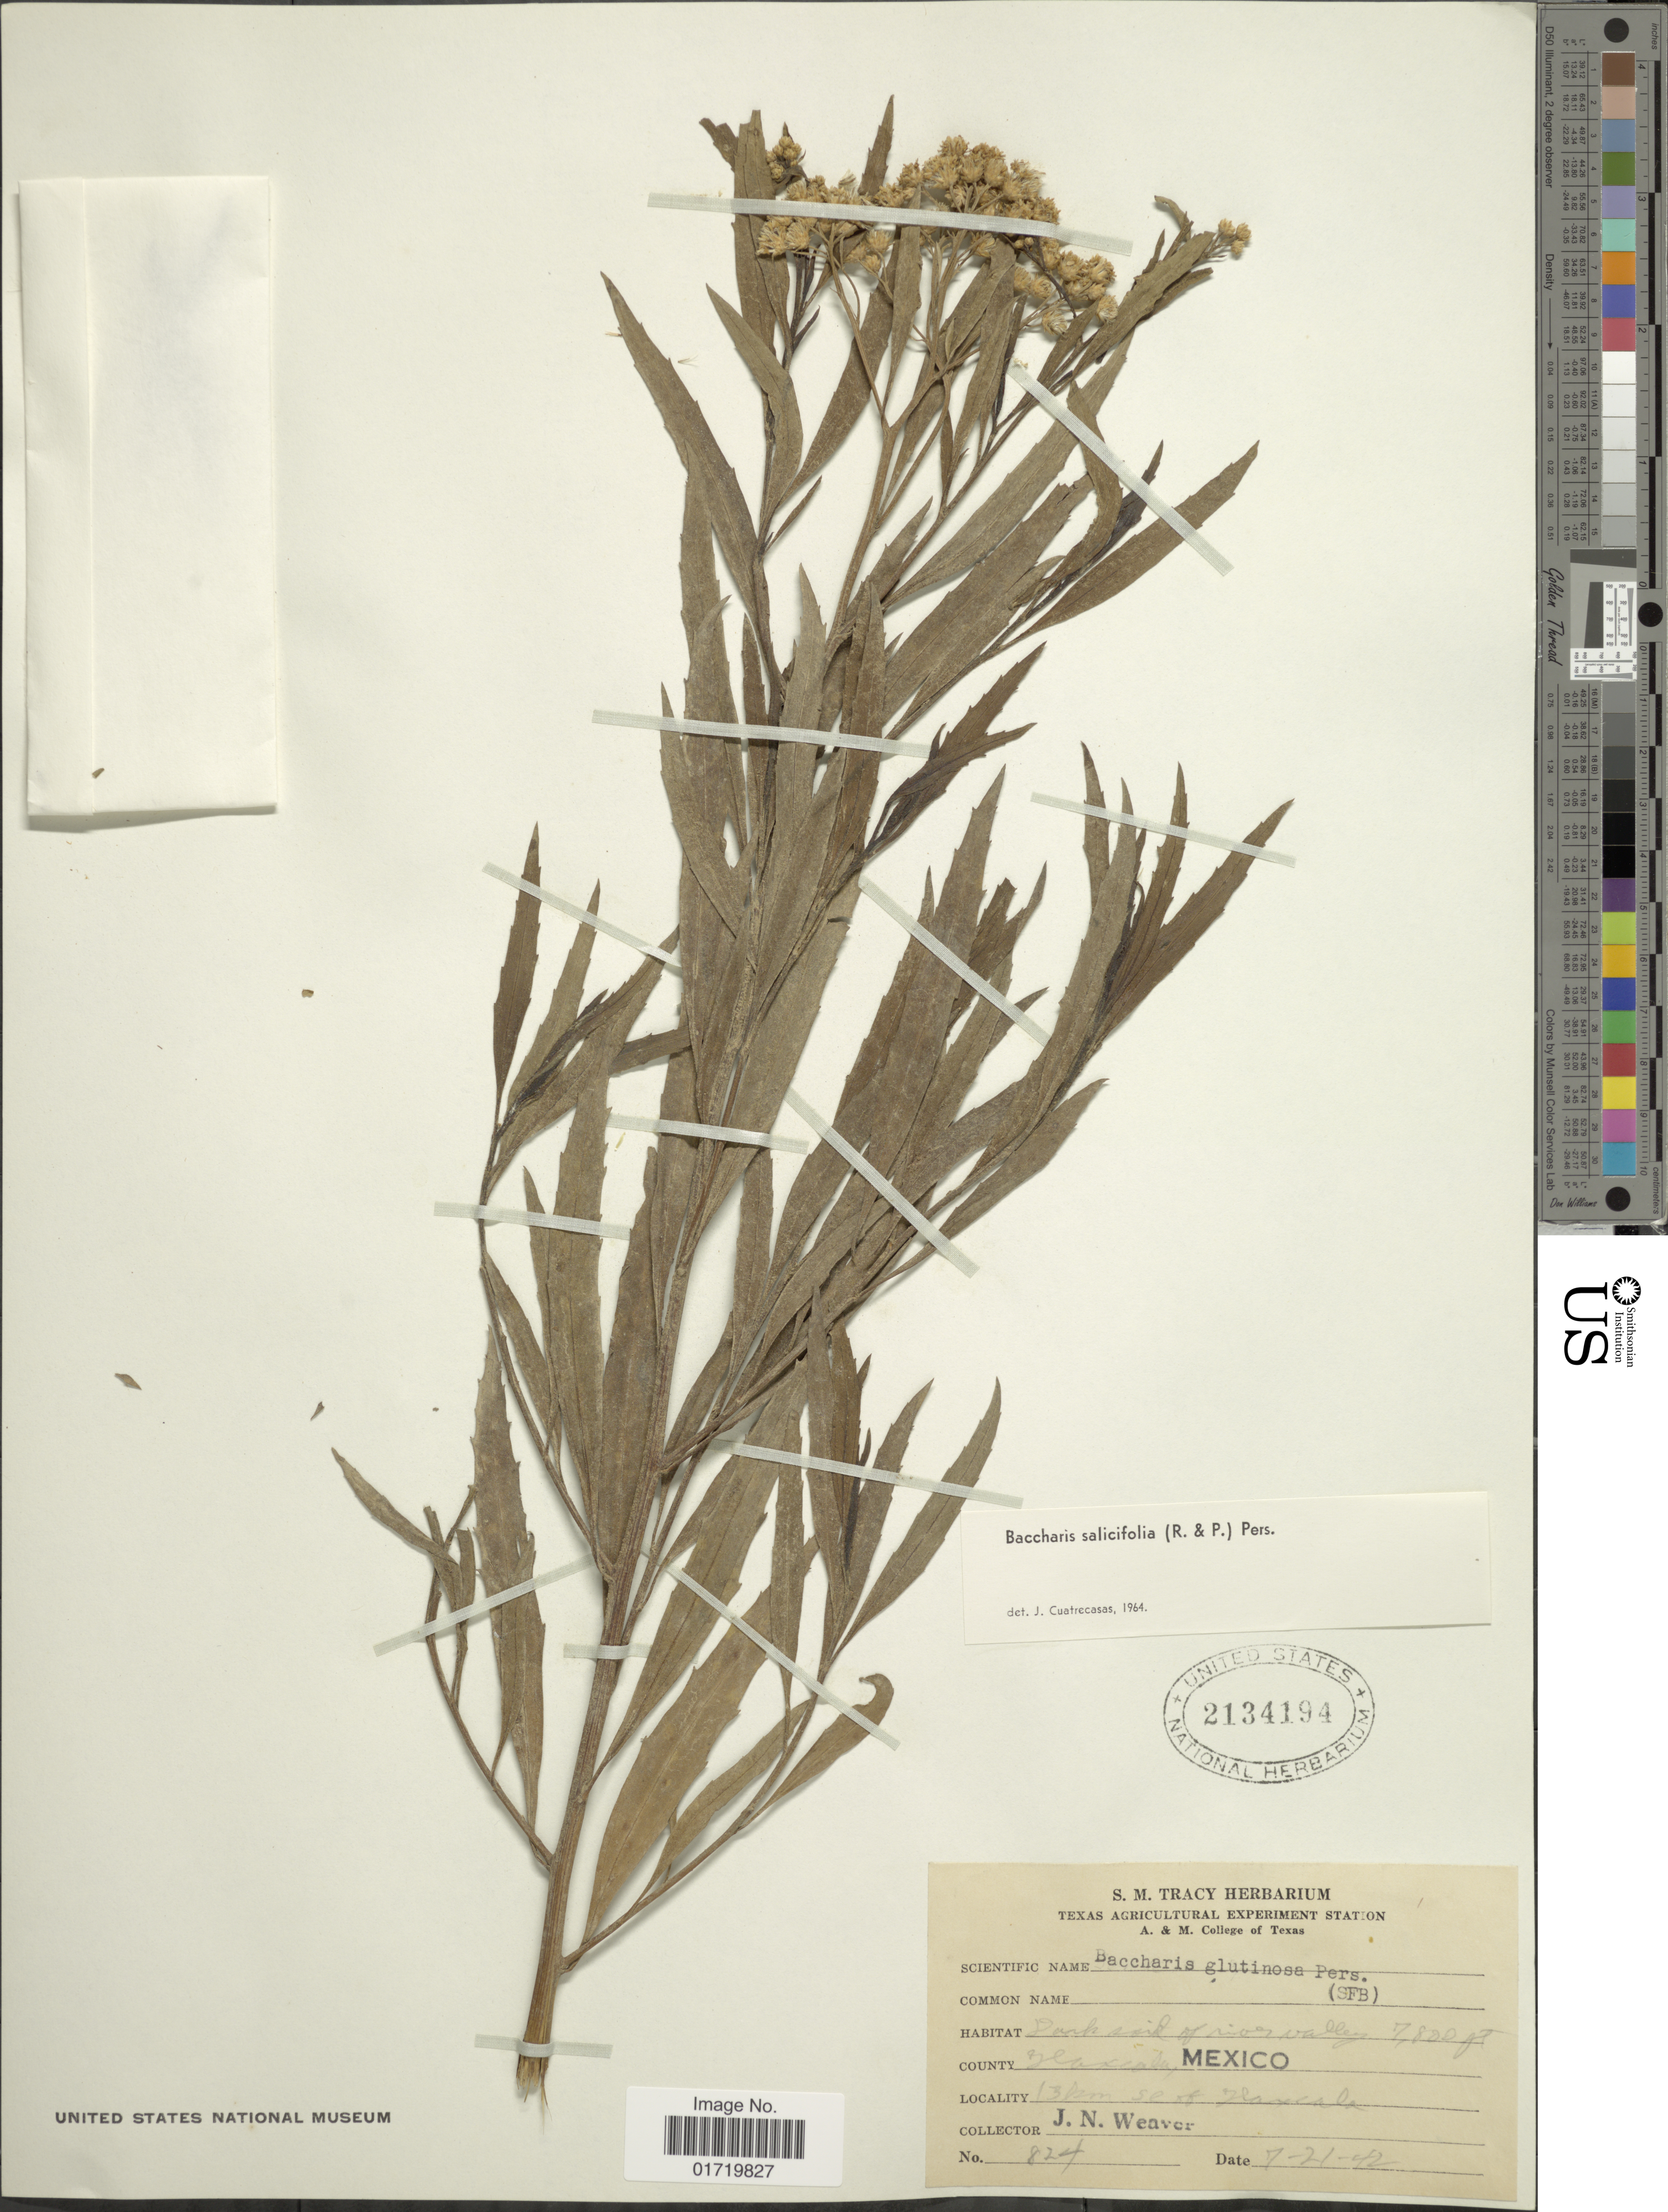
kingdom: Plantae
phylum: Tracheophyta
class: Magnoliopsida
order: Asterales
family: Asteraceae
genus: Baccharis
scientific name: Baccharis salicifolia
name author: (Ruiz & Pav.) Pers.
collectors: J. N. Weaver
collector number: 824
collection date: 1942-07-21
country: Mexico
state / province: Tlaxcala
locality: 13 km SE of Tlaxcala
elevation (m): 2377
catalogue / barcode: US 2134194